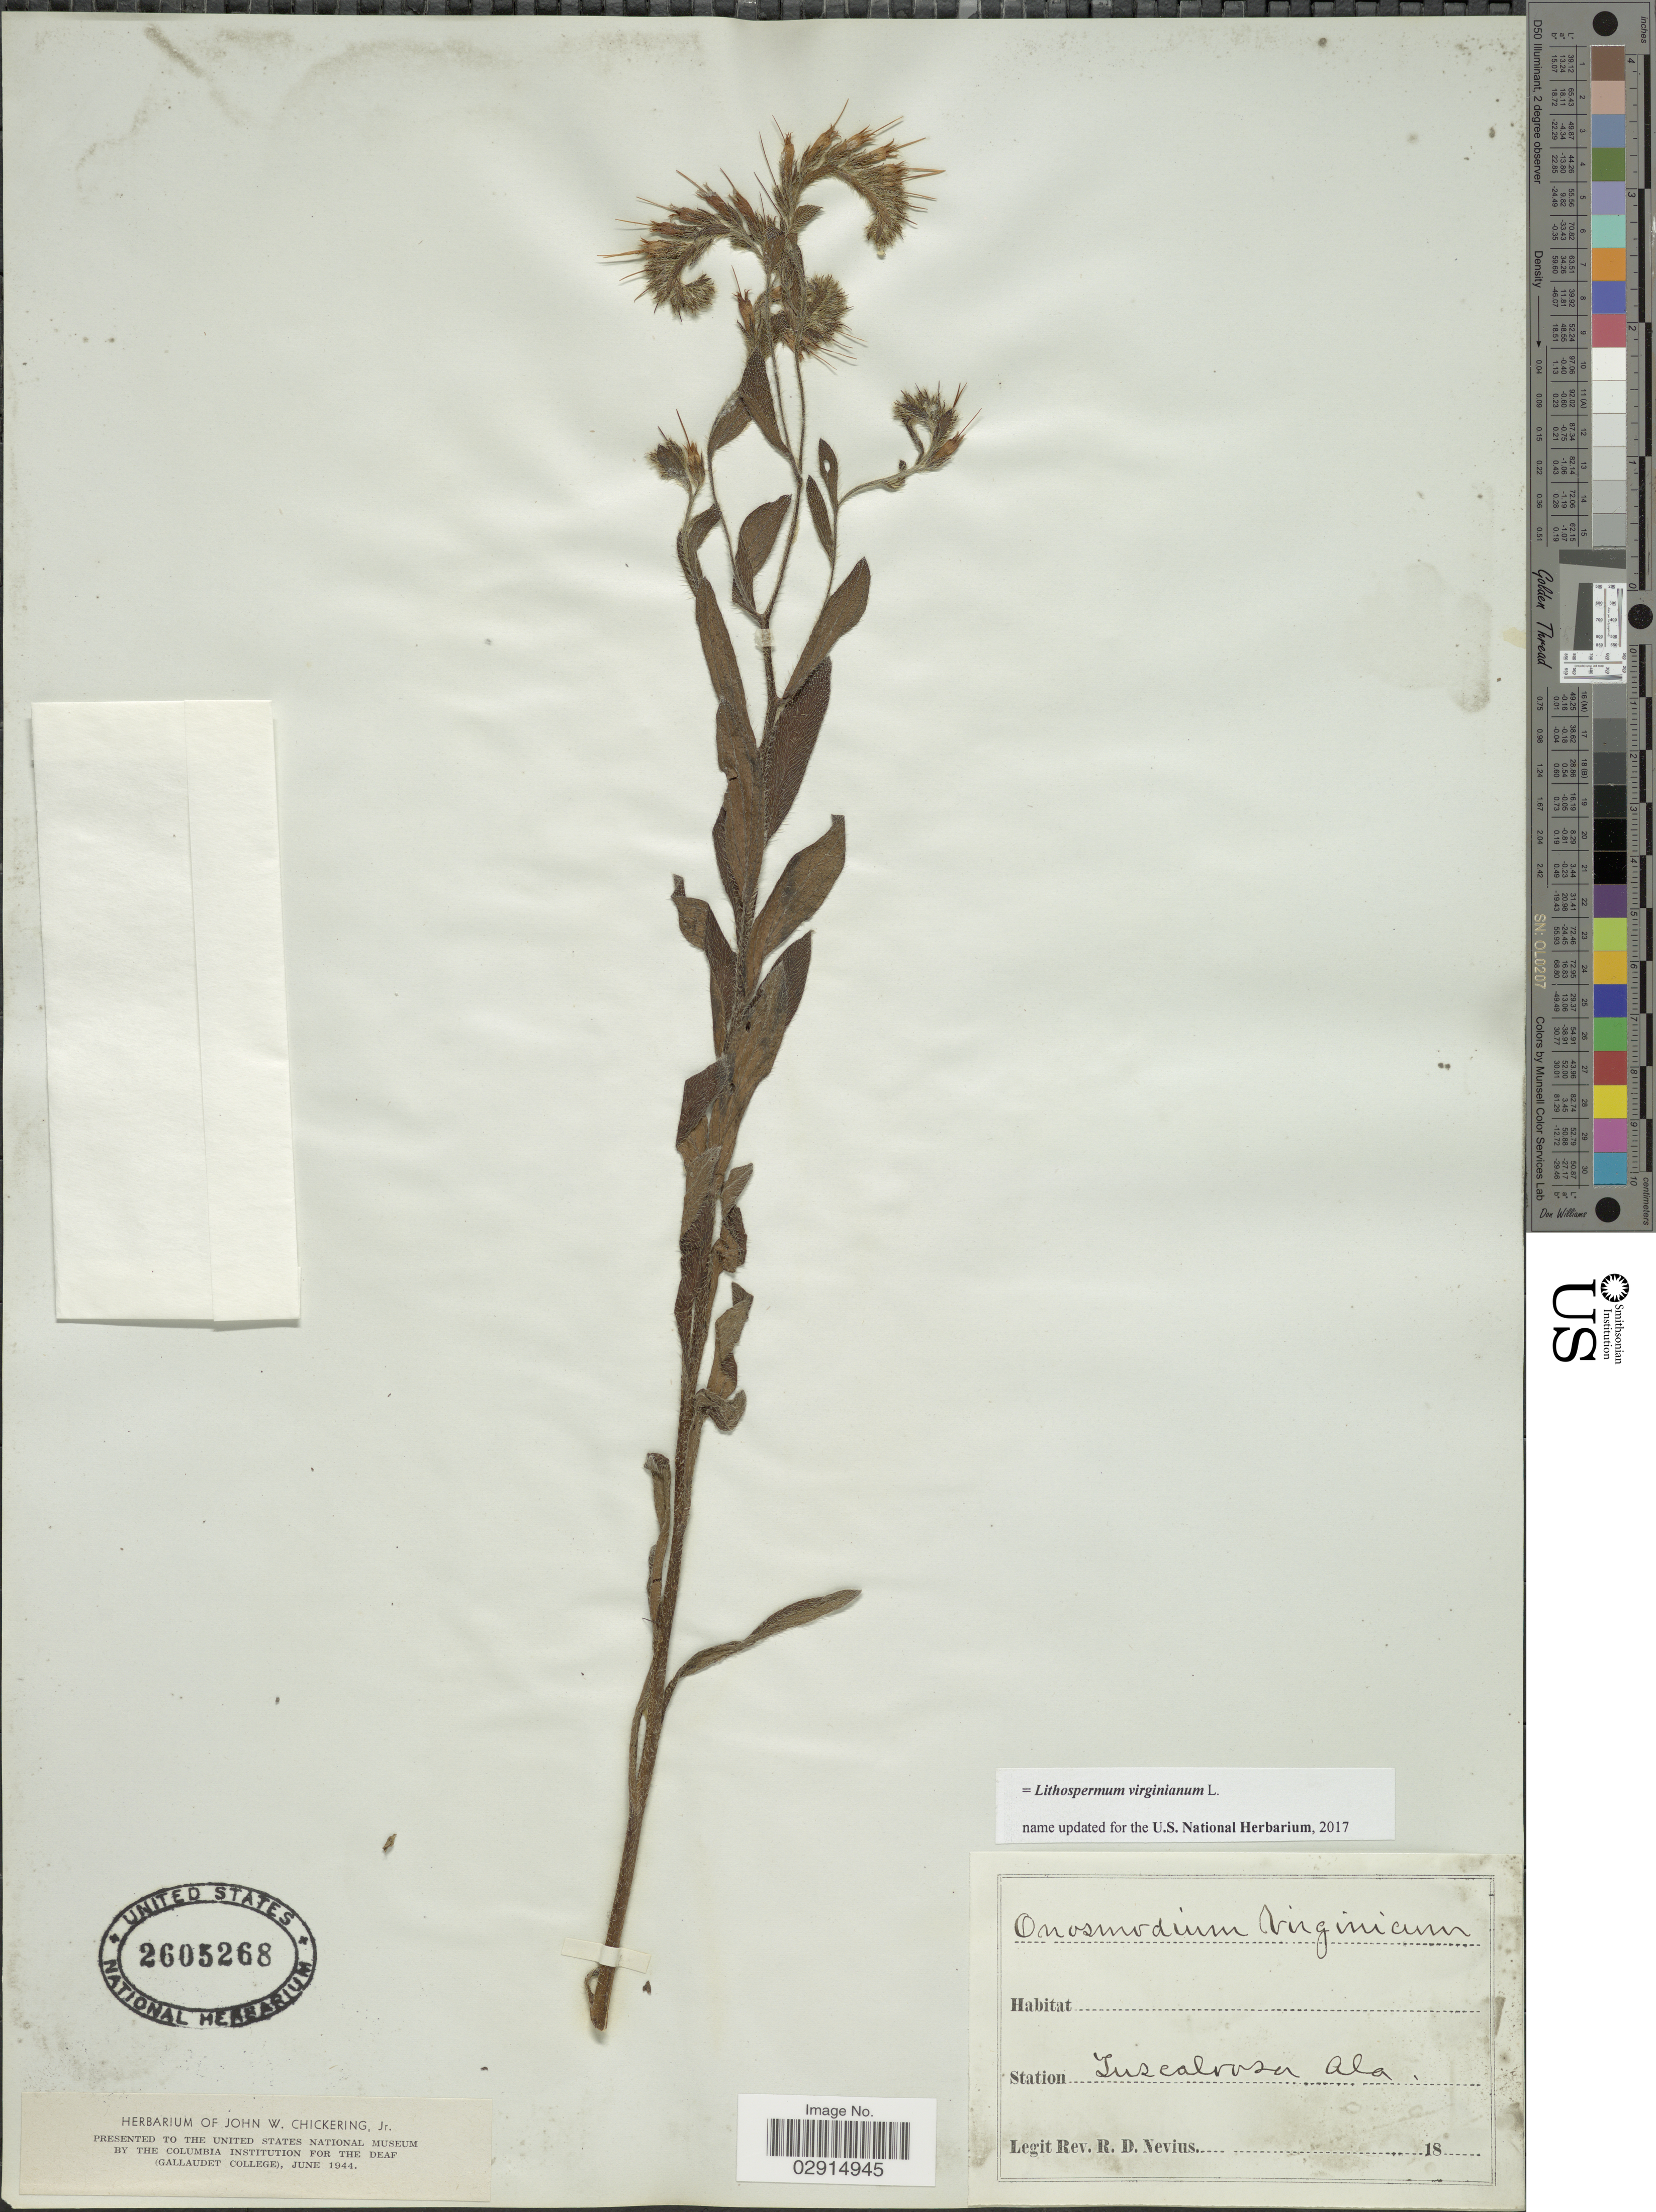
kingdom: Plantae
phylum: Tracheophyta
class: Magnoliopsida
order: Boraginales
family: Boraginaceae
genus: Lithospermum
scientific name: Lithospermum virginianum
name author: L.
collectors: R. Nevius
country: United States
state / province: Alabama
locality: Tuscaloosa Ala.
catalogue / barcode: US 2605268